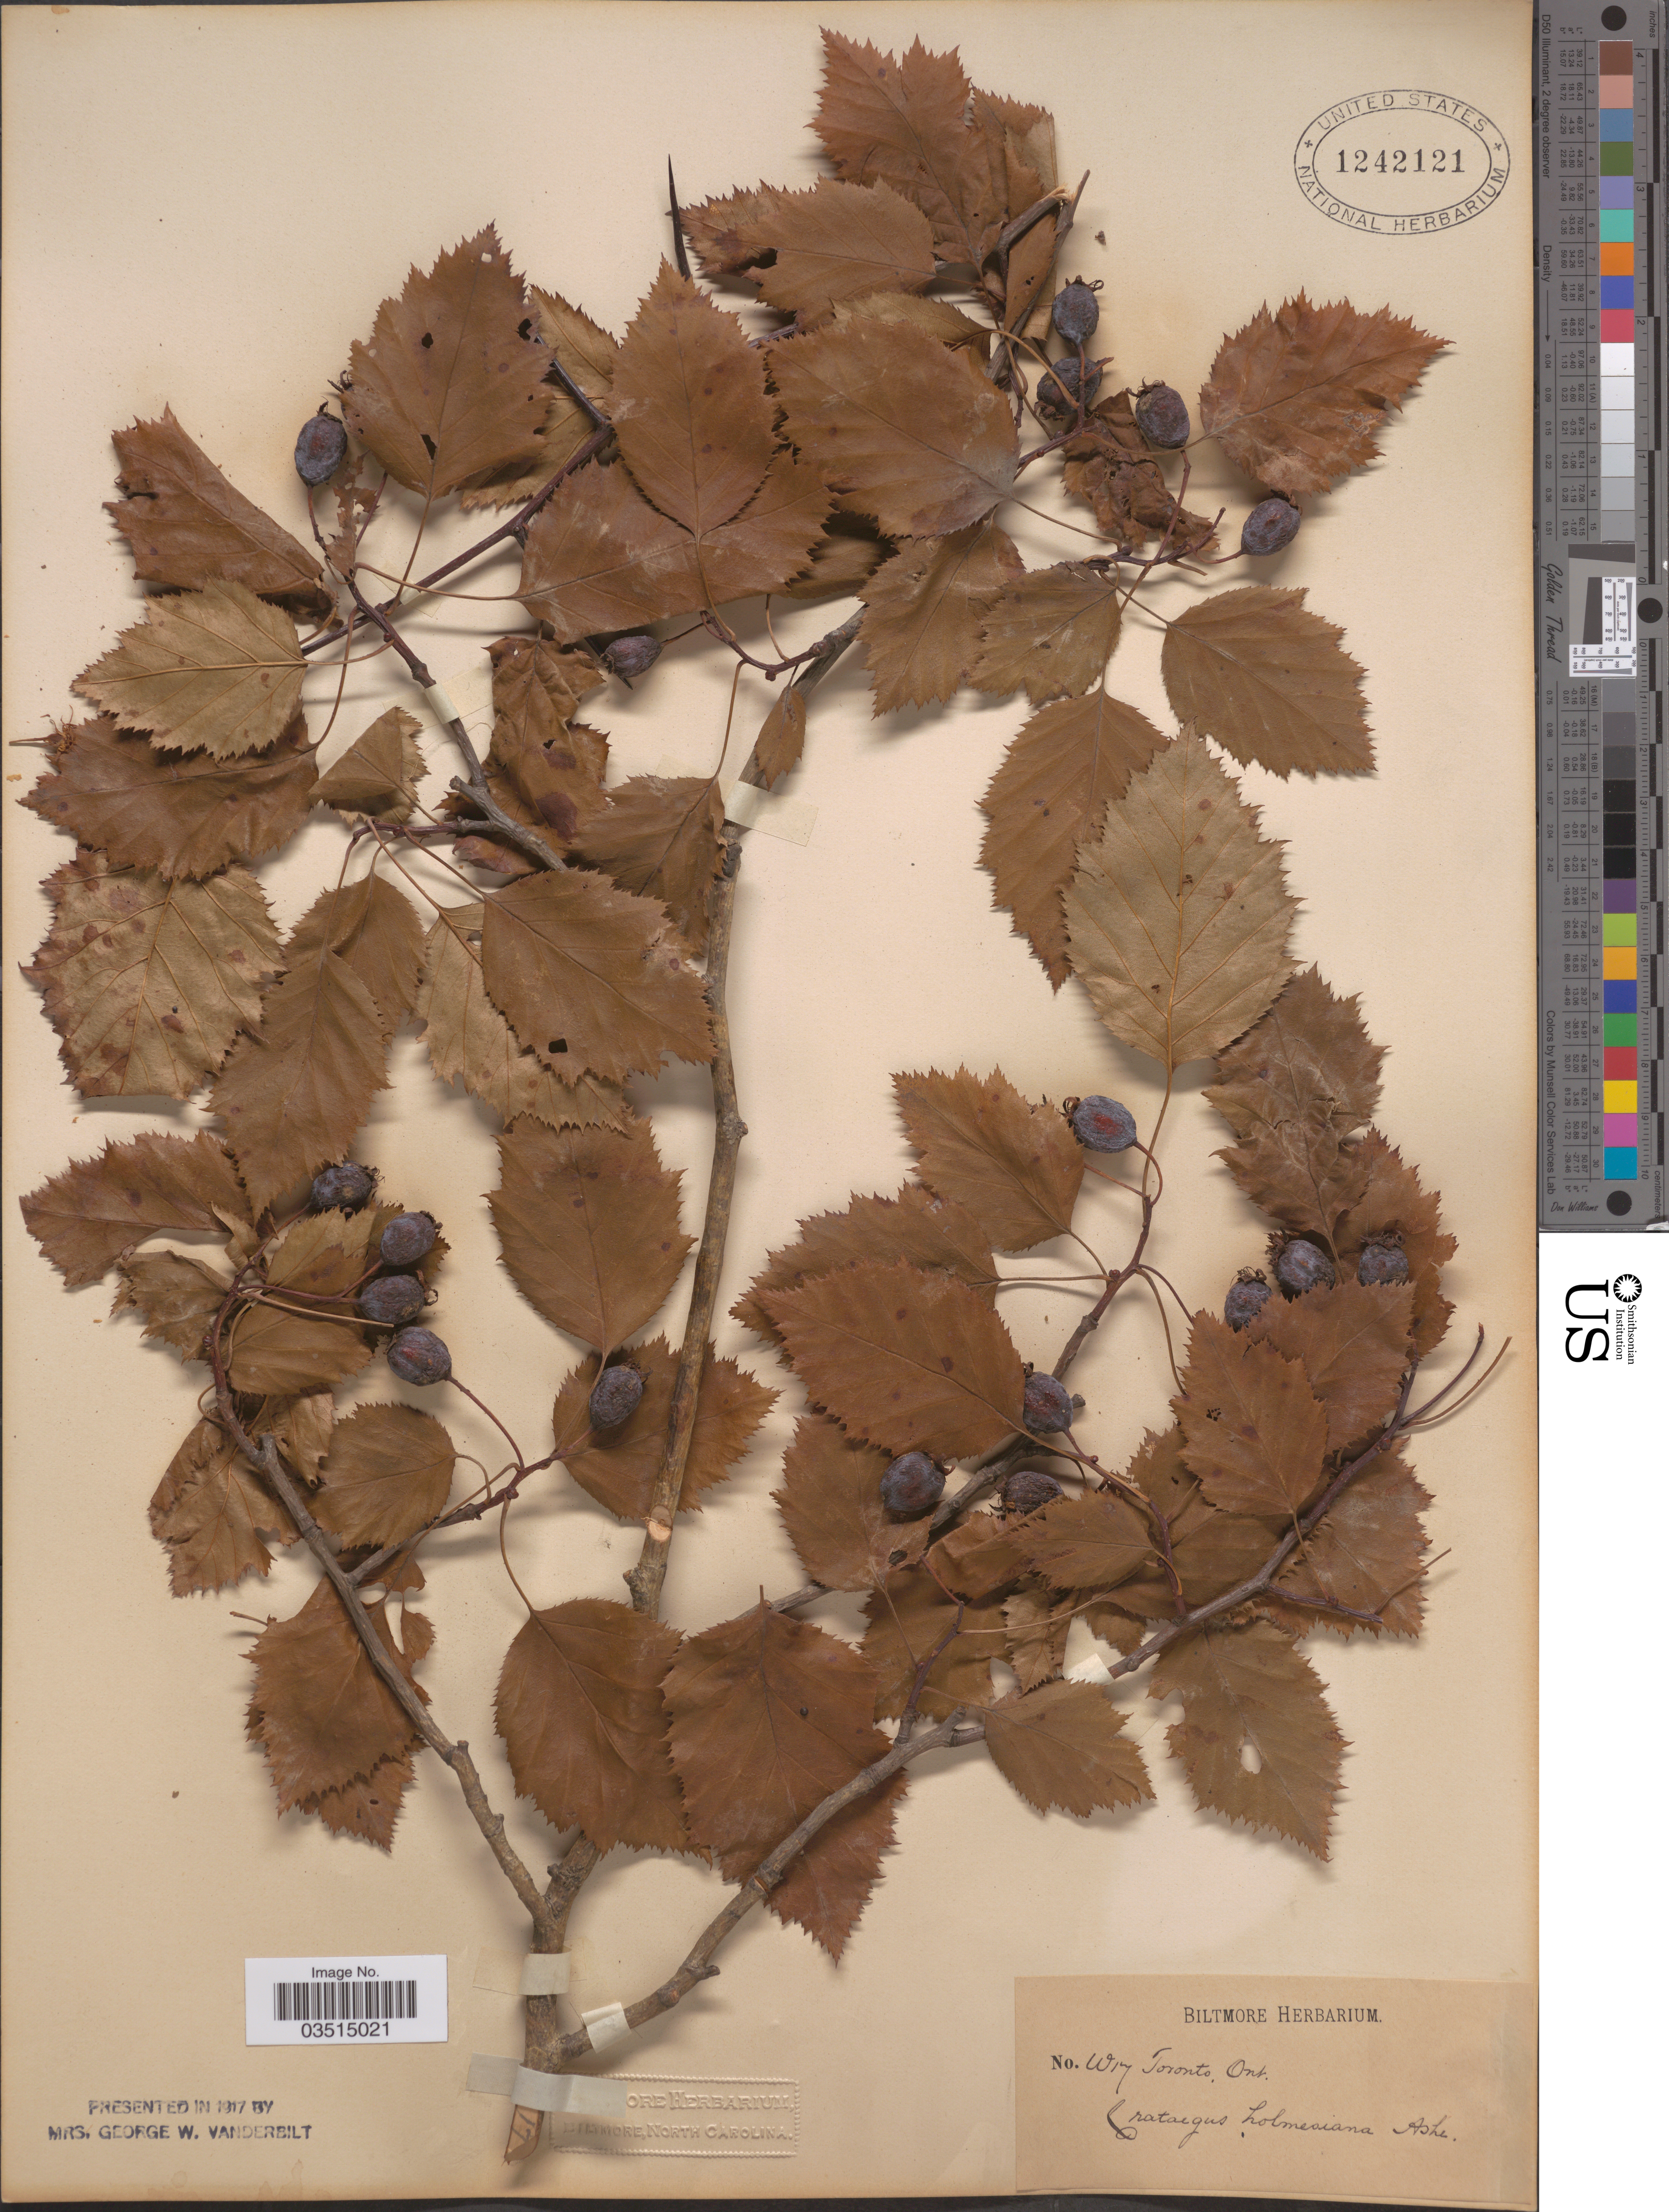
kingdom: Plantae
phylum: Tracheophyta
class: Magnoliopsida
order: Rosales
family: Rosaceae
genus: Crataegus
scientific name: Crataegus holmesiana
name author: Ashe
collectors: ex herb. Biltmore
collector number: W17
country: Canada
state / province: Ontario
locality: Toronto.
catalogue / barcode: US 1242121